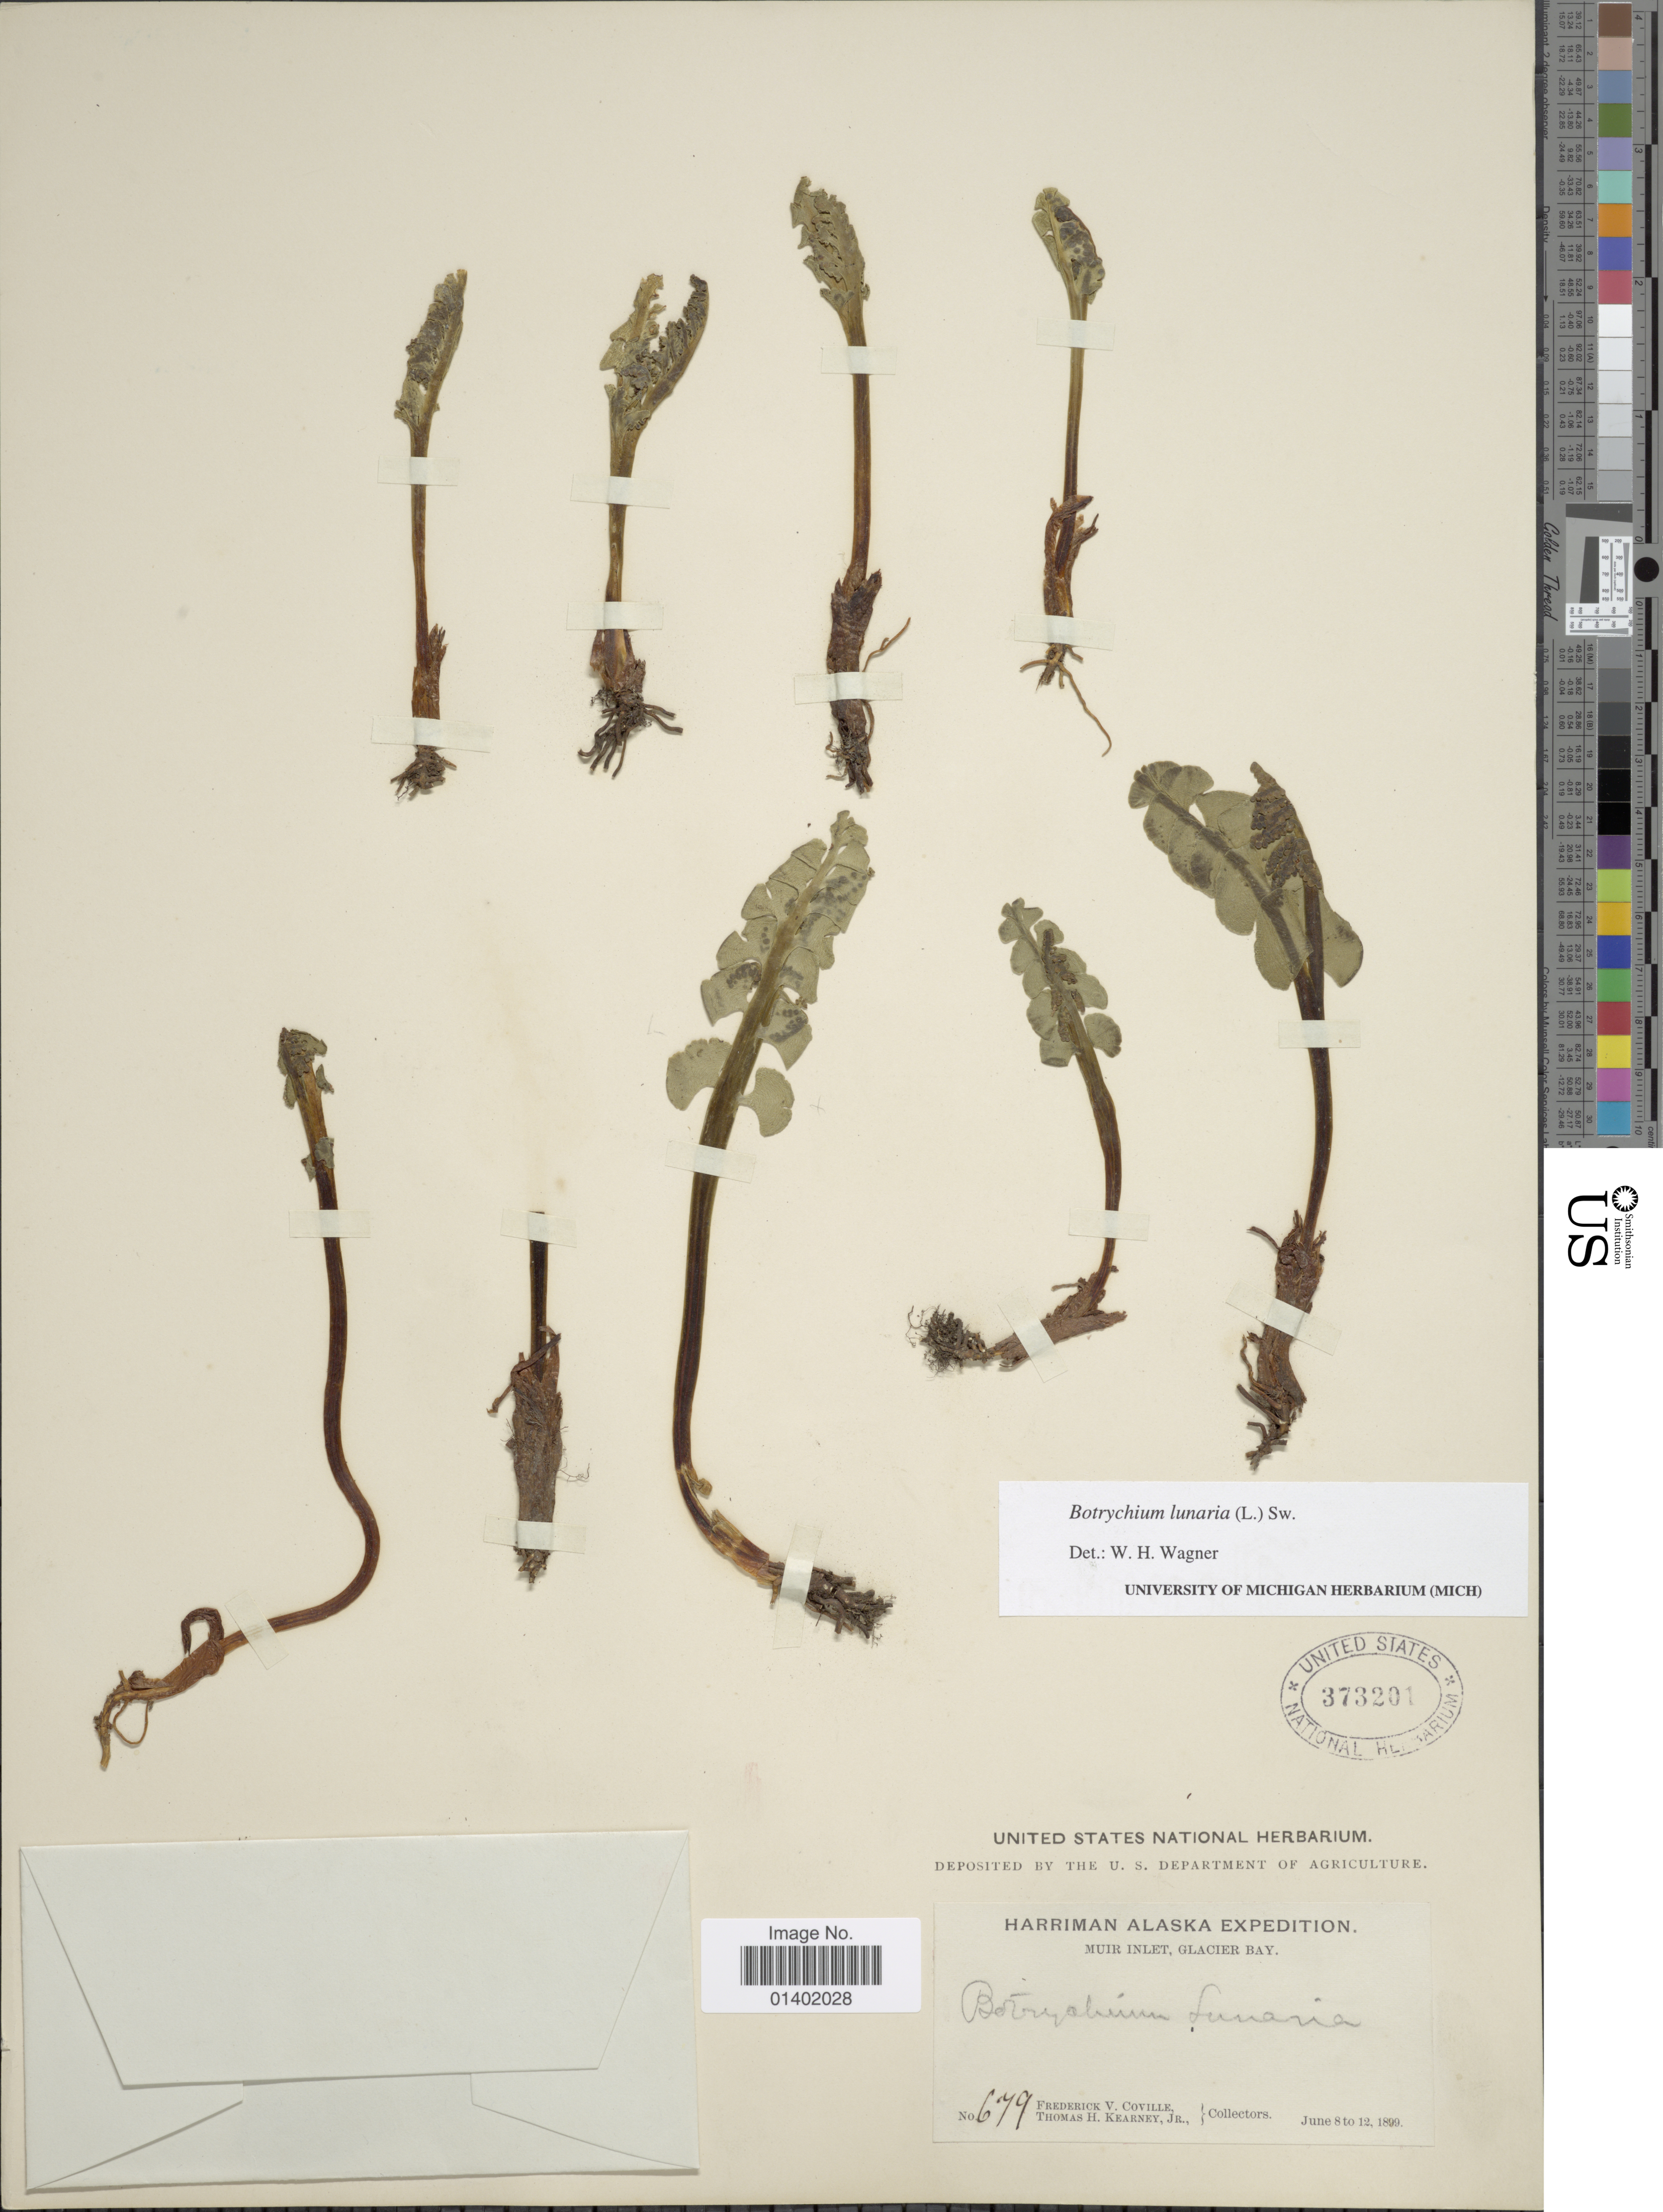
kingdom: Plantae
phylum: Tracheophyta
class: Polypodiopsida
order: Ophioglossales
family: Ophioglossaceae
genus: Botrychium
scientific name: Botrychium lunaria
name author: (L.) Sw.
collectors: F. V. Coville & T. H. Kearney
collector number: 679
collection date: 1899-06-08/1899-06-12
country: United States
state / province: Alaska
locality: Muir inlet, Glacier Bay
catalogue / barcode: US 373201